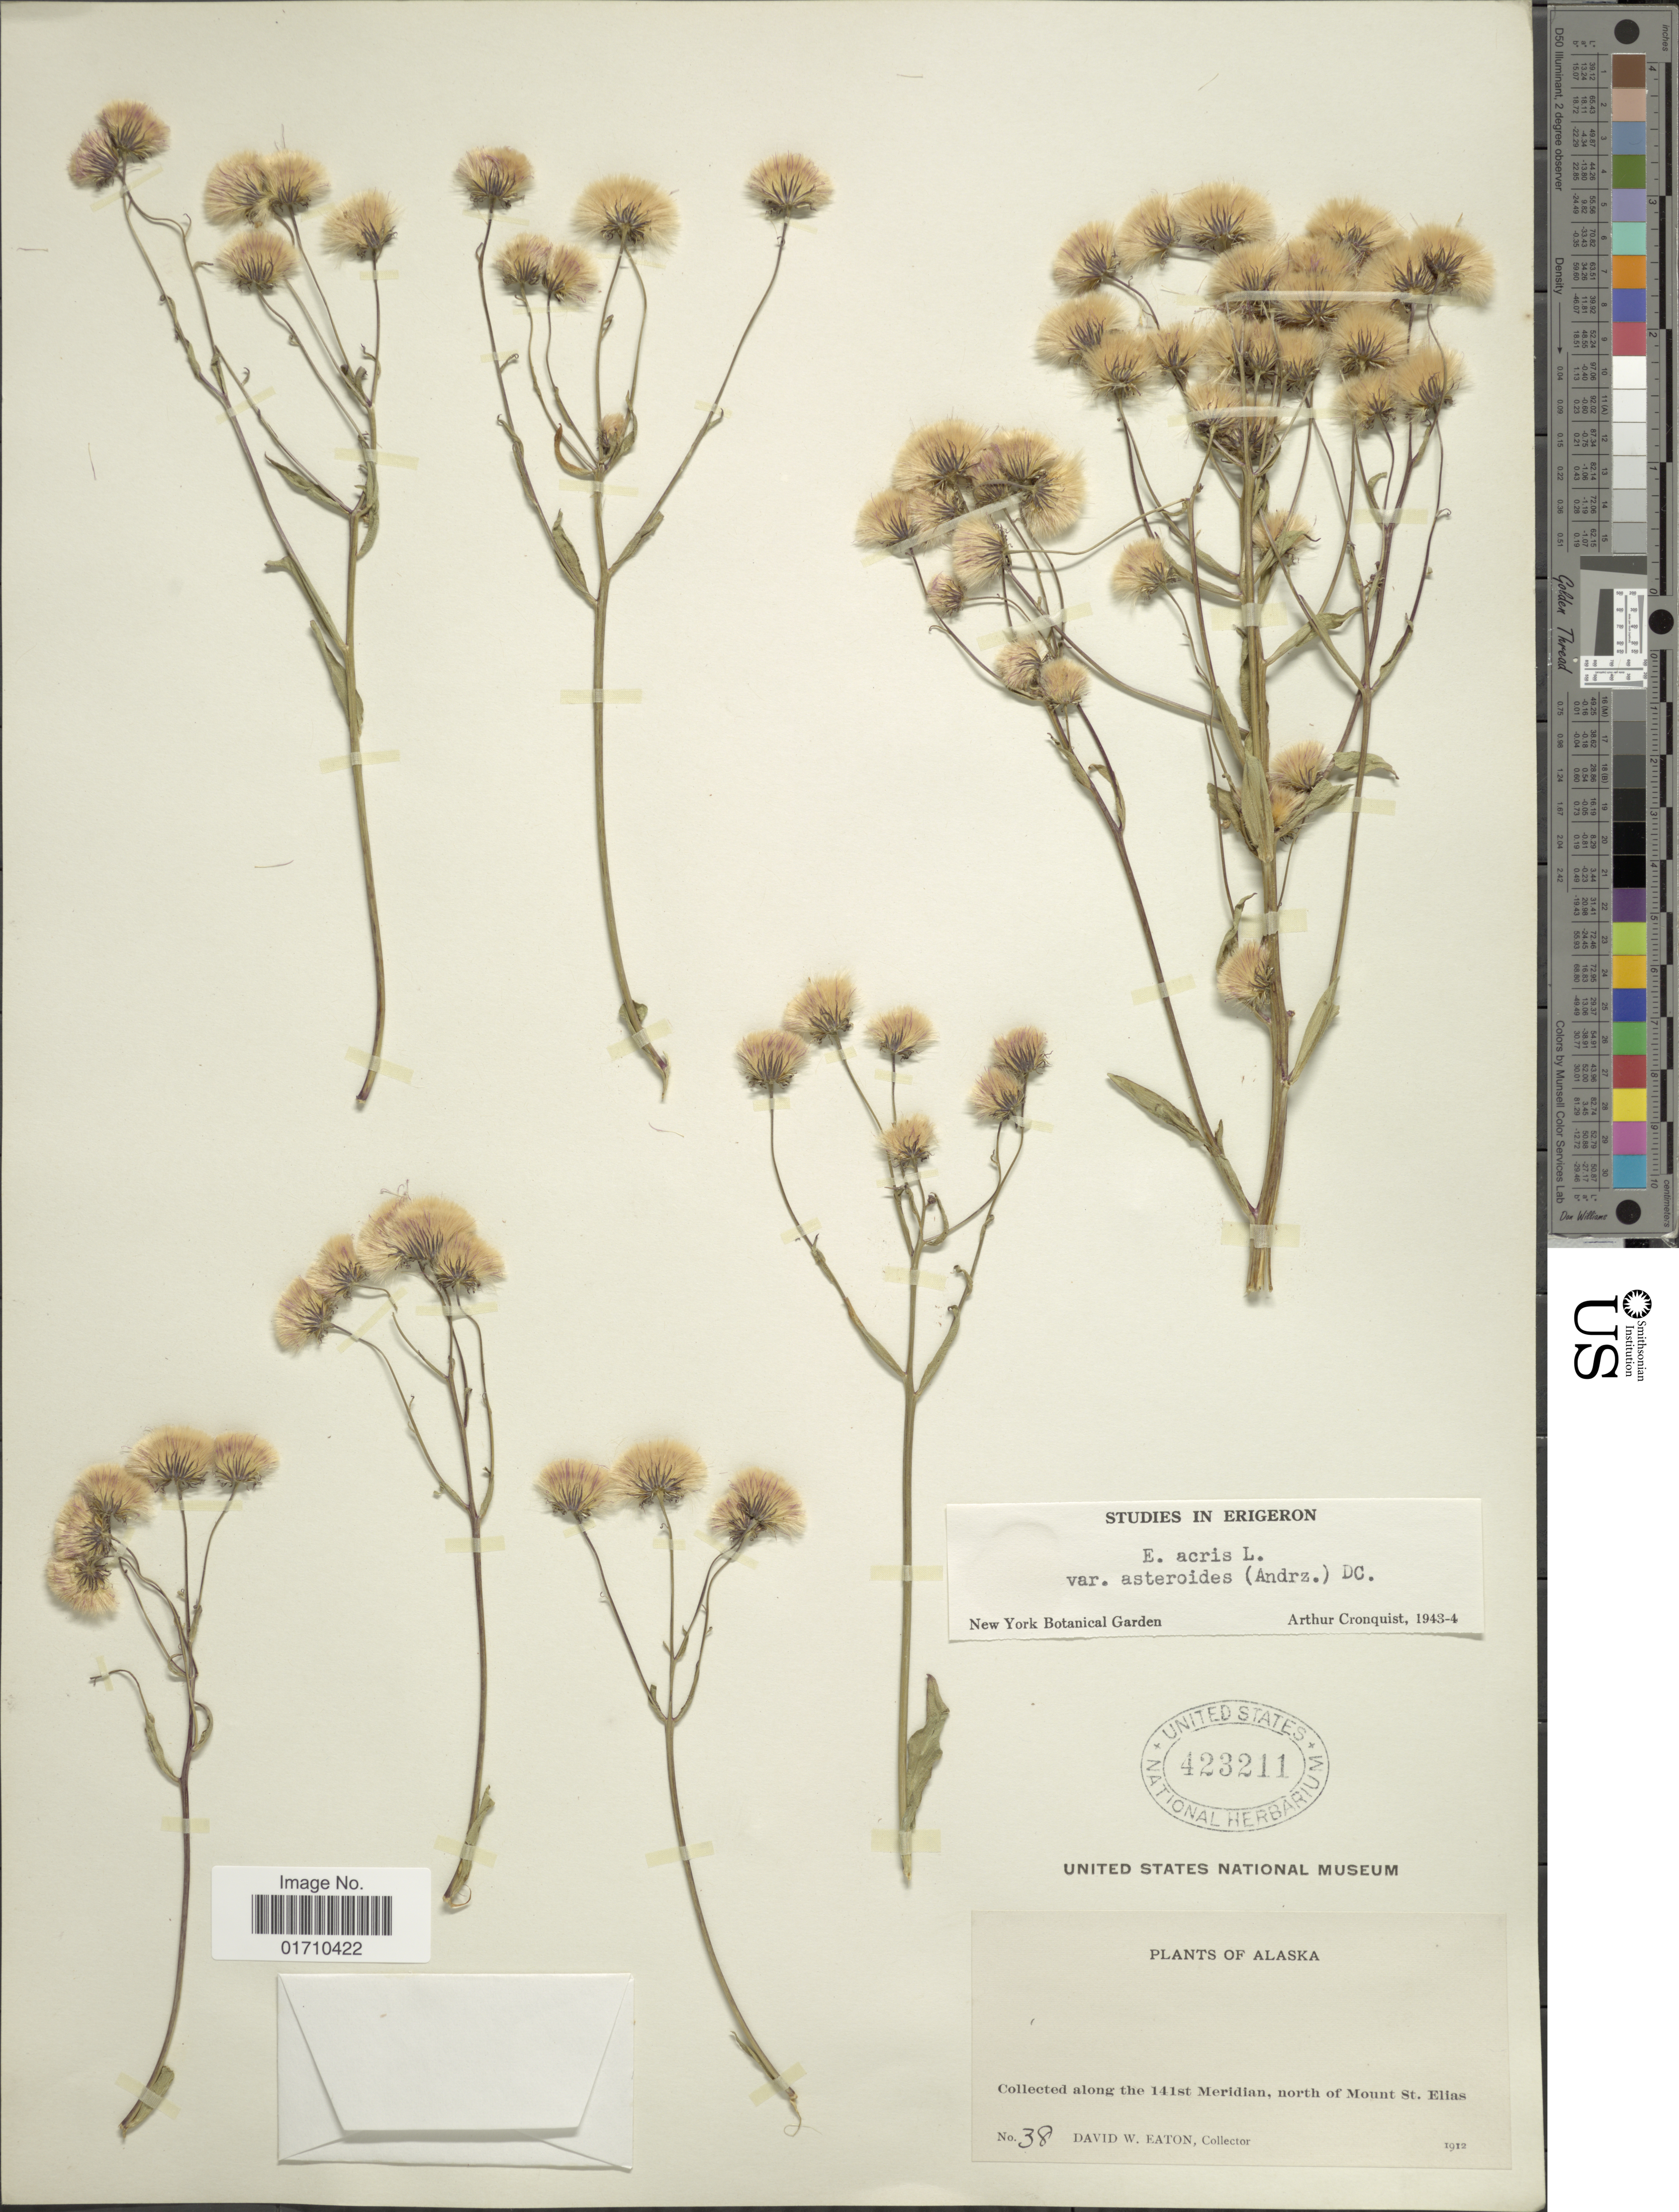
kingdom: Plantae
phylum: Tracheophyta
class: Magnoliopsida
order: Asterales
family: Asteraceae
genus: Erigeron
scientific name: Erigeron acris var. asteroides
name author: (Andrz.) DC.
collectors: D. Eaton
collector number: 38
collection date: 1912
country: United States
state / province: Alaska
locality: Along the 141st Meridian, north of Mount St Elias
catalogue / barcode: US 423211